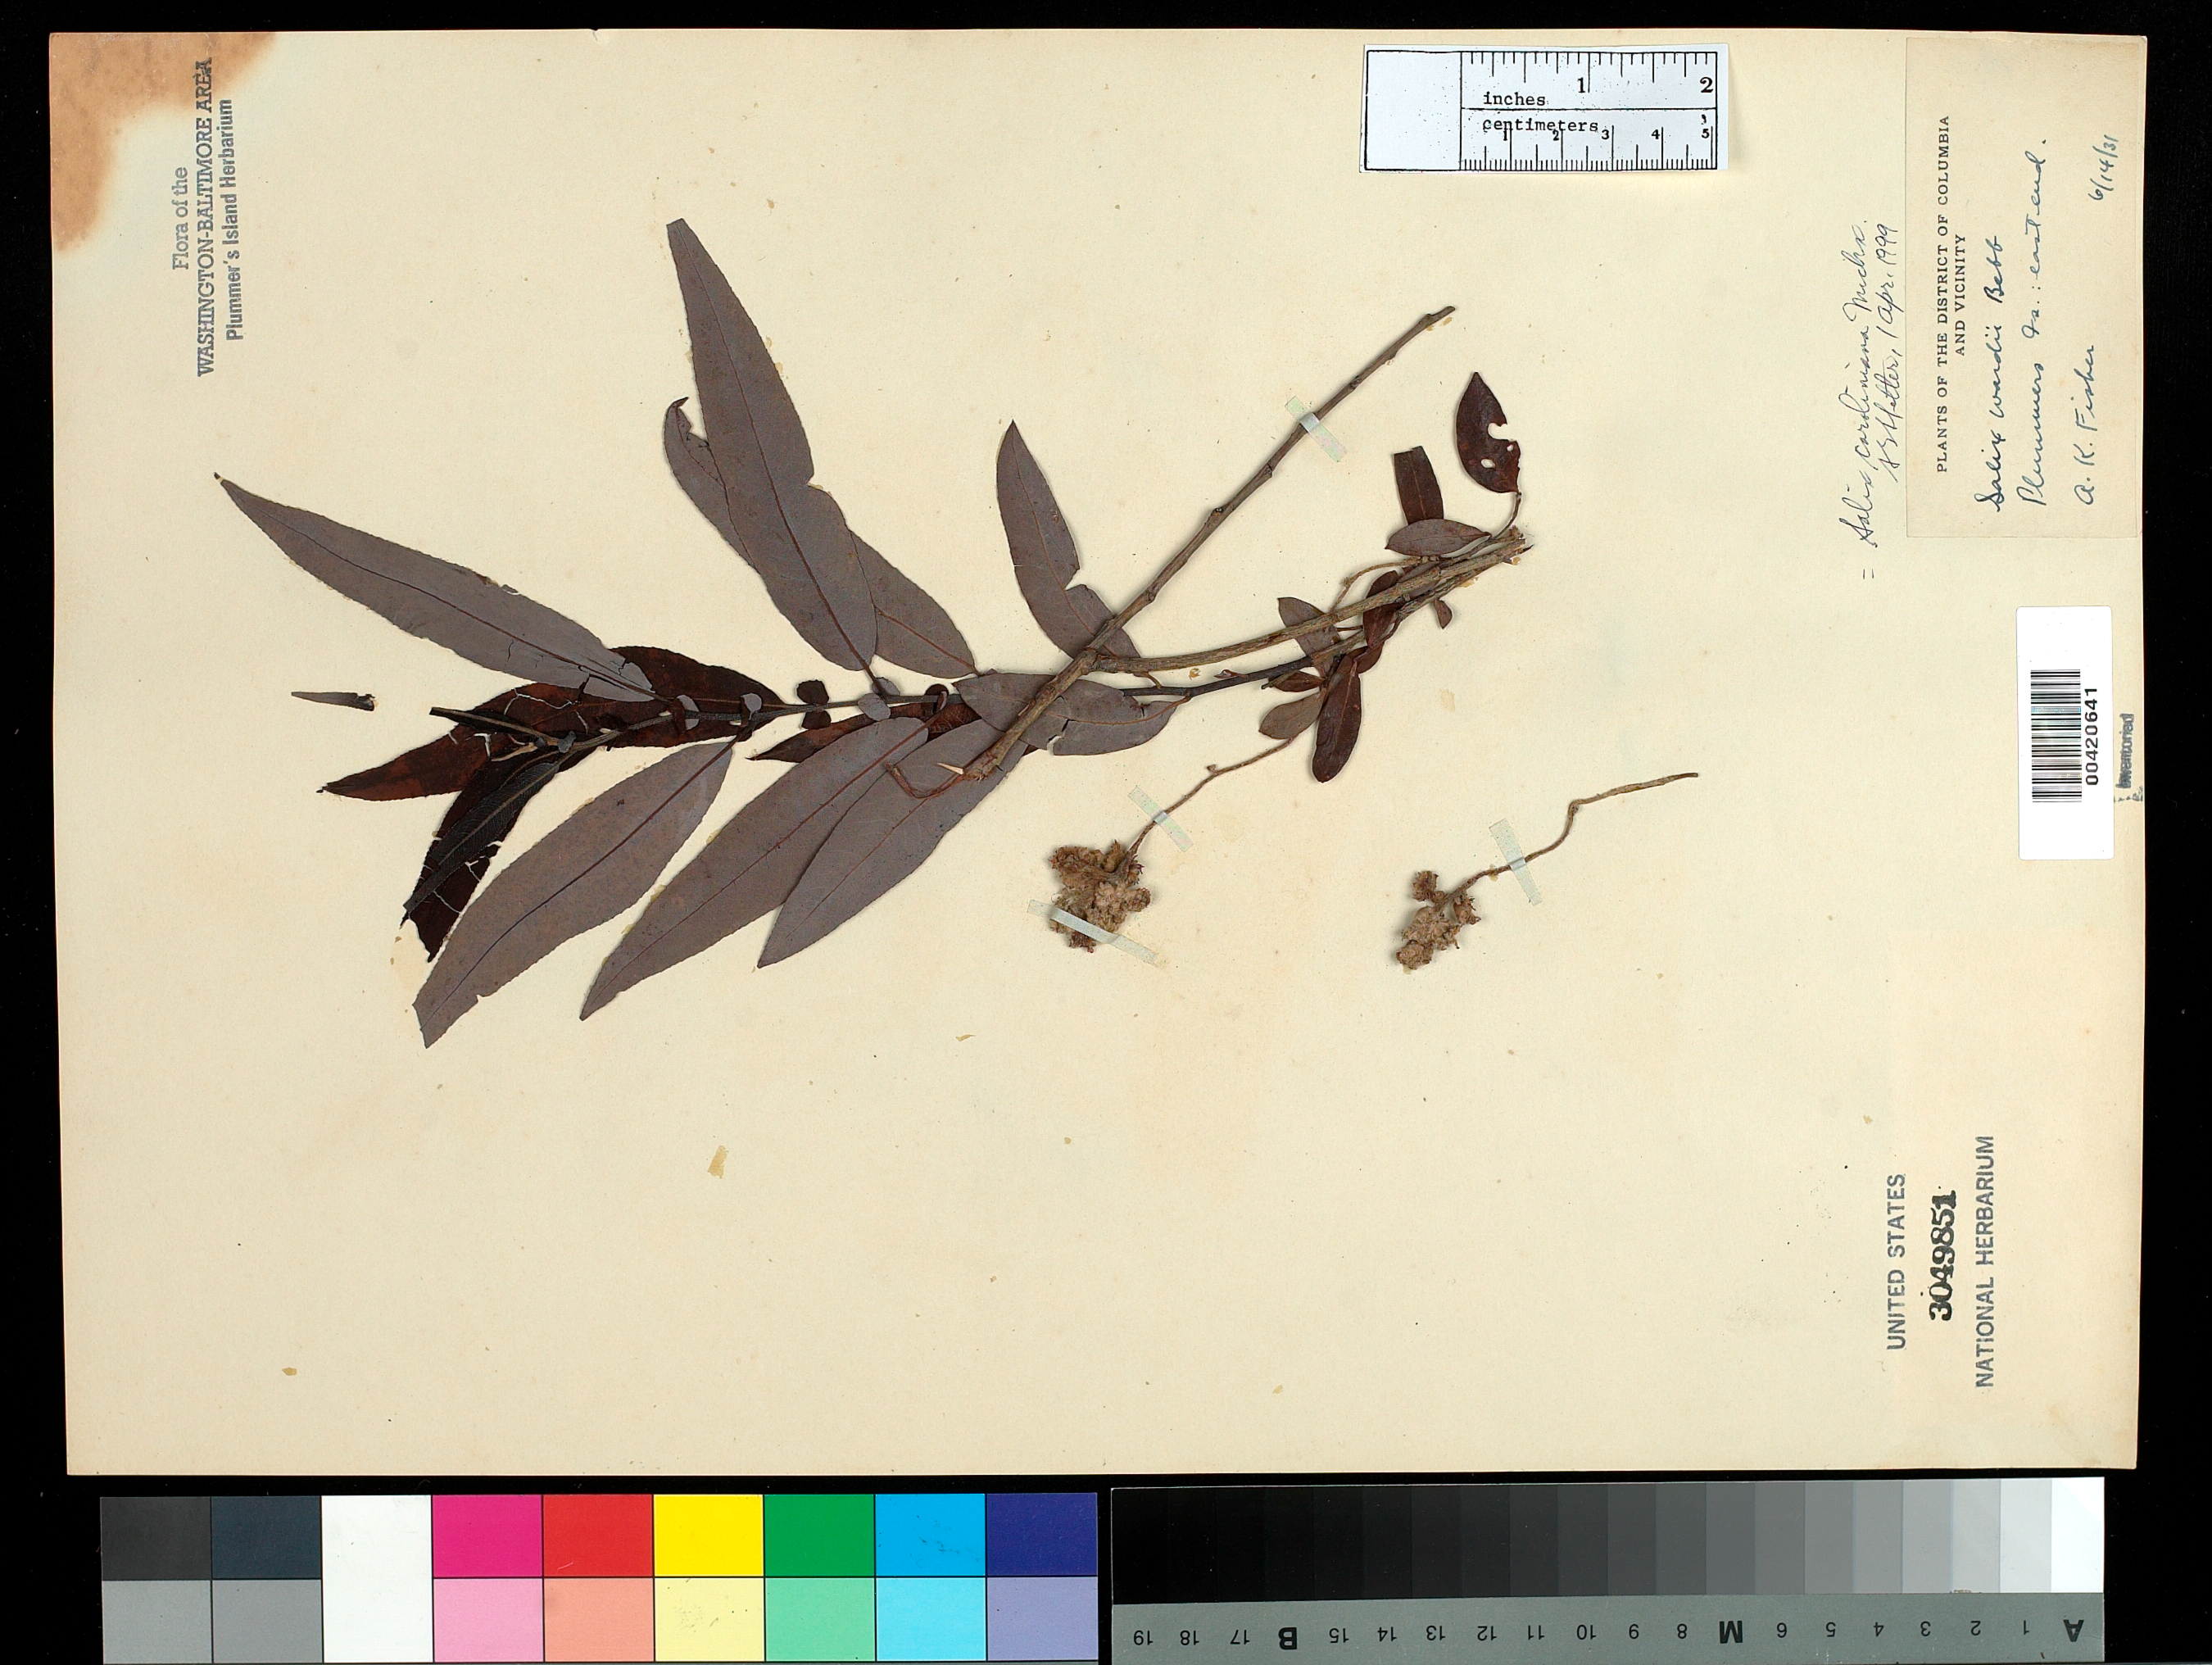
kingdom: Plantae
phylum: Tracheophyta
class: Magnoliopsida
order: Malpighiales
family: Salicaceae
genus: Salix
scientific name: Salix caroliniana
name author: Michx.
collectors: A. K. Fisher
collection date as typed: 14 Jun 1931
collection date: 1931-06-14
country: United States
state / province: Maryland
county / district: Montgomery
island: Plummers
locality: Plummer's Island; east end C. & O. Canal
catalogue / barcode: US 3049851